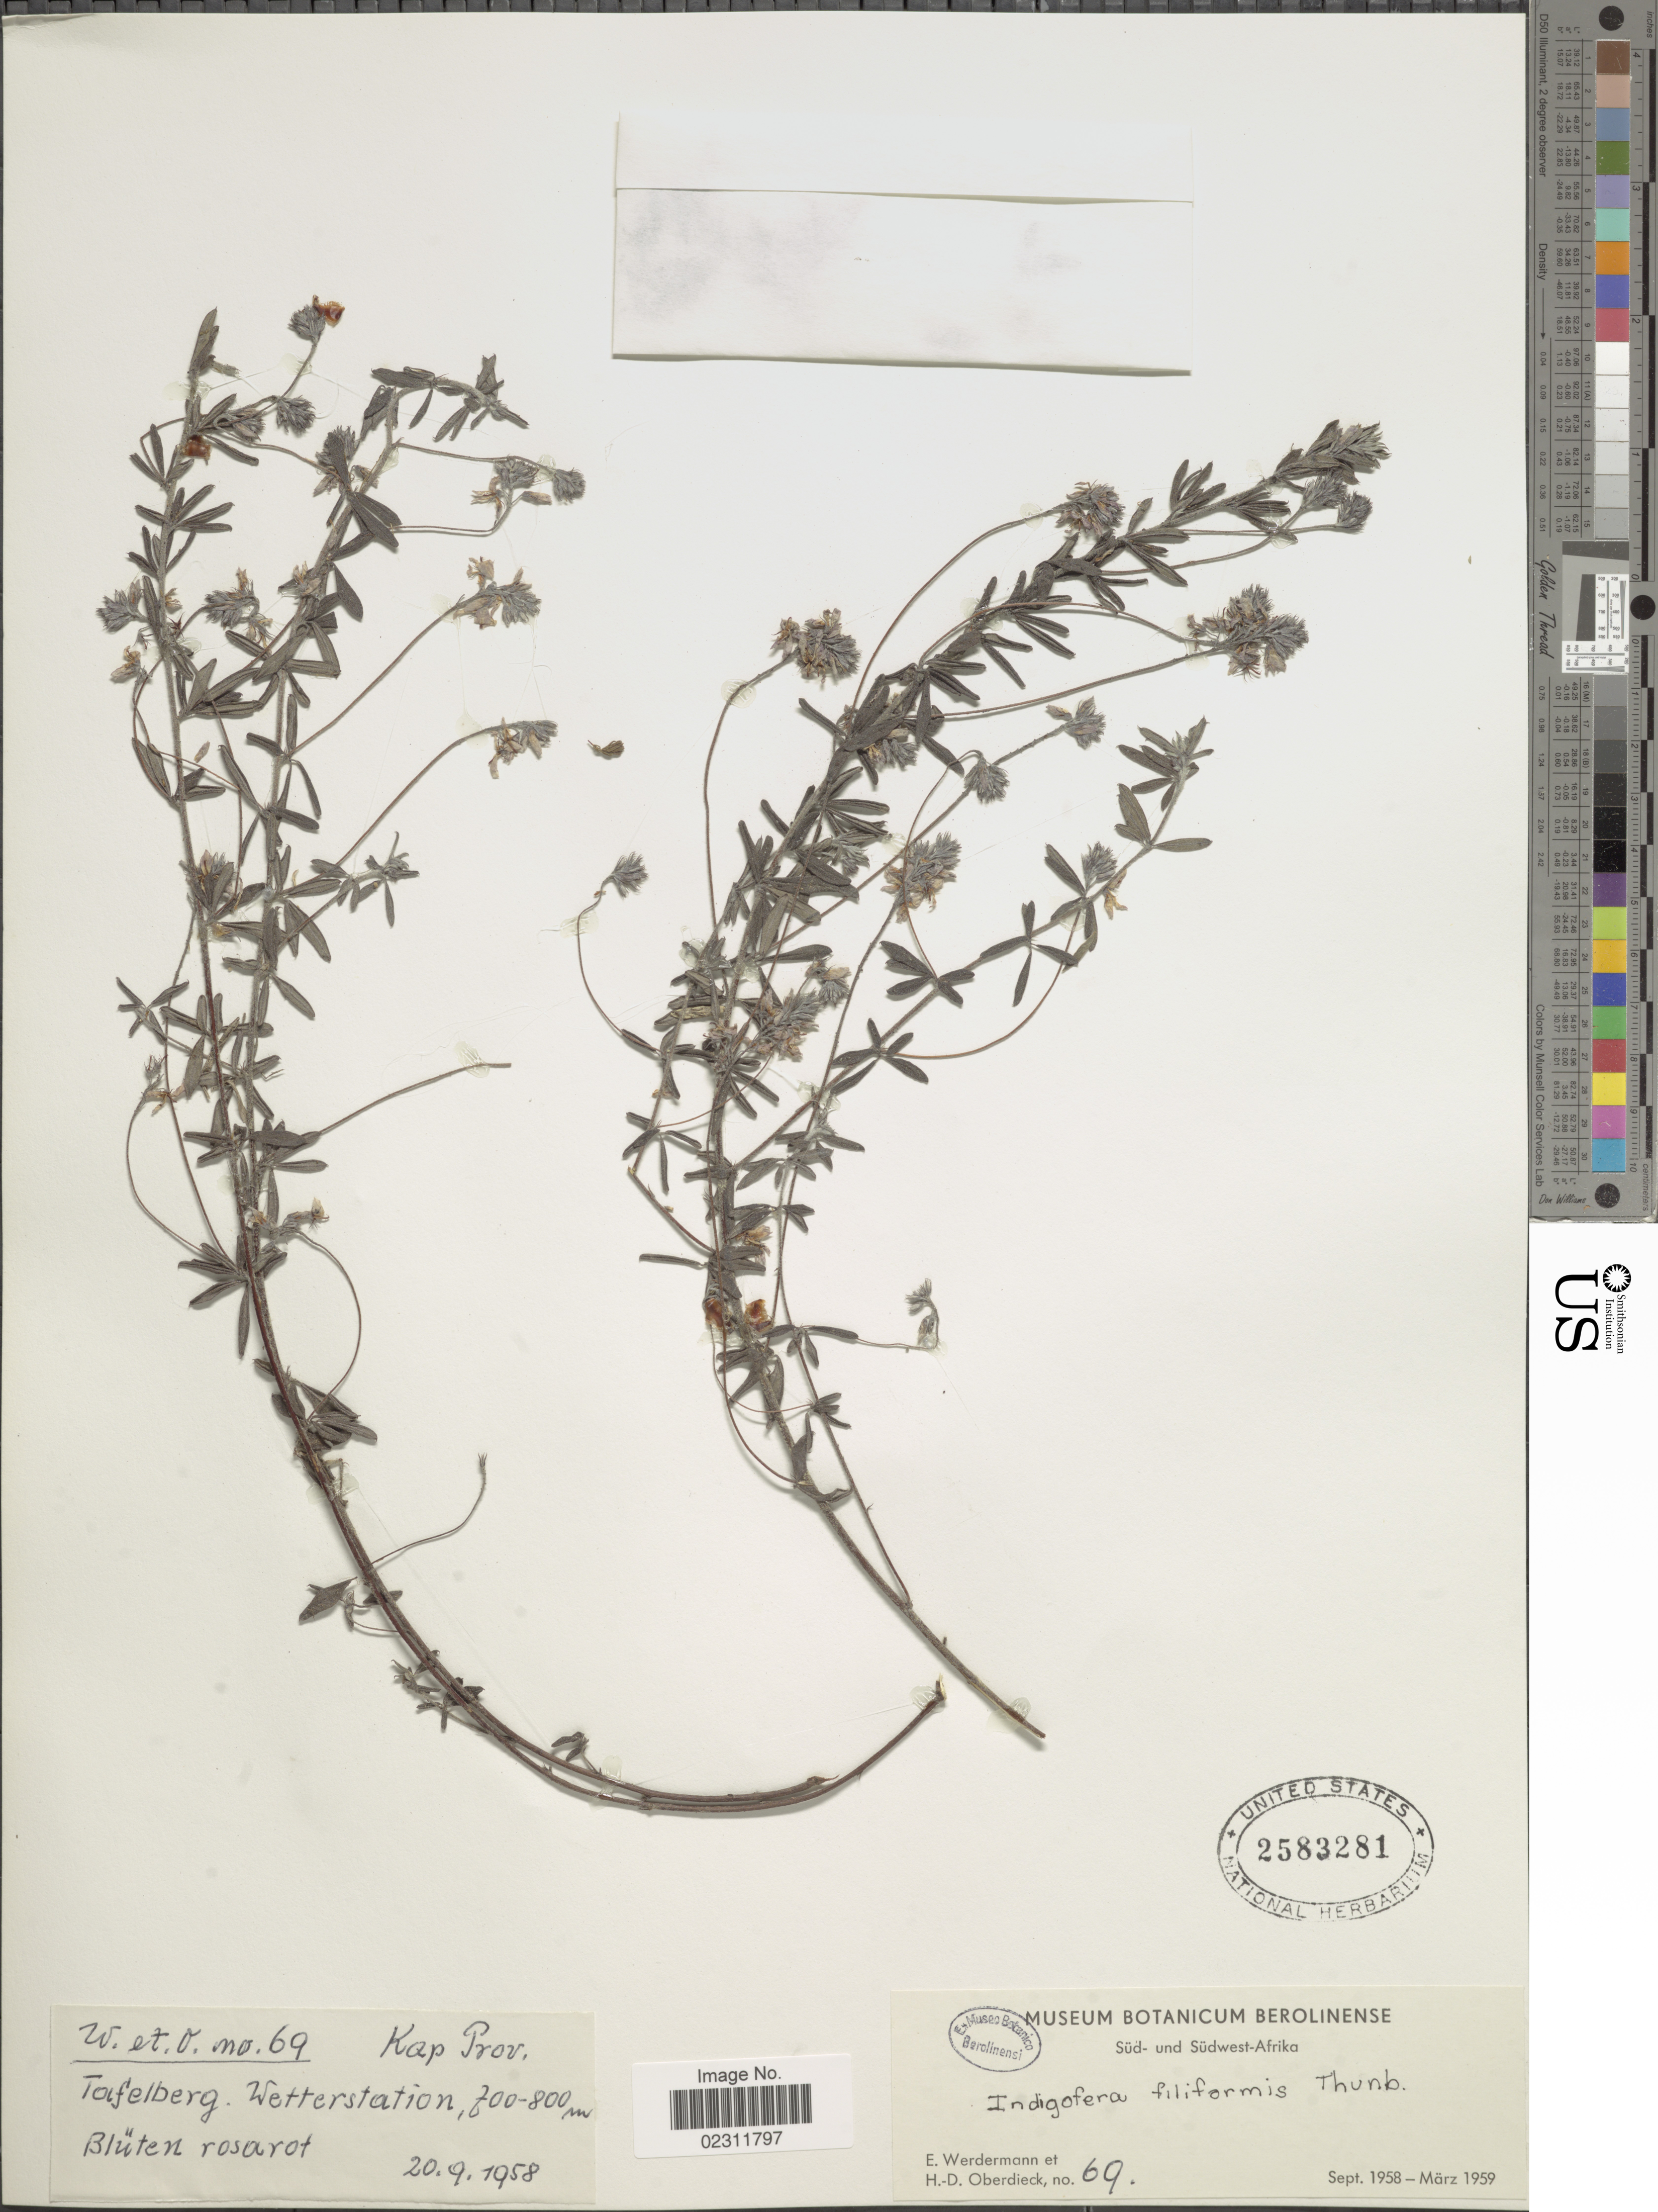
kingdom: Plantae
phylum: Tracheophyta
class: Magnoliopsida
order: Fabales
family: Fabaceae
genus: Indigofera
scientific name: Indigofera filiformis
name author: L. f.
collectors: E. Werdermann & H. Oberdieck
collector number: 69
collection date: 1958-09-20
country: South Africa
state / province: Western Cape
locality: Kap Prov., Tafelberg, Wetterstation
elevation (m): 700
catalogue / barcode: US 2583281